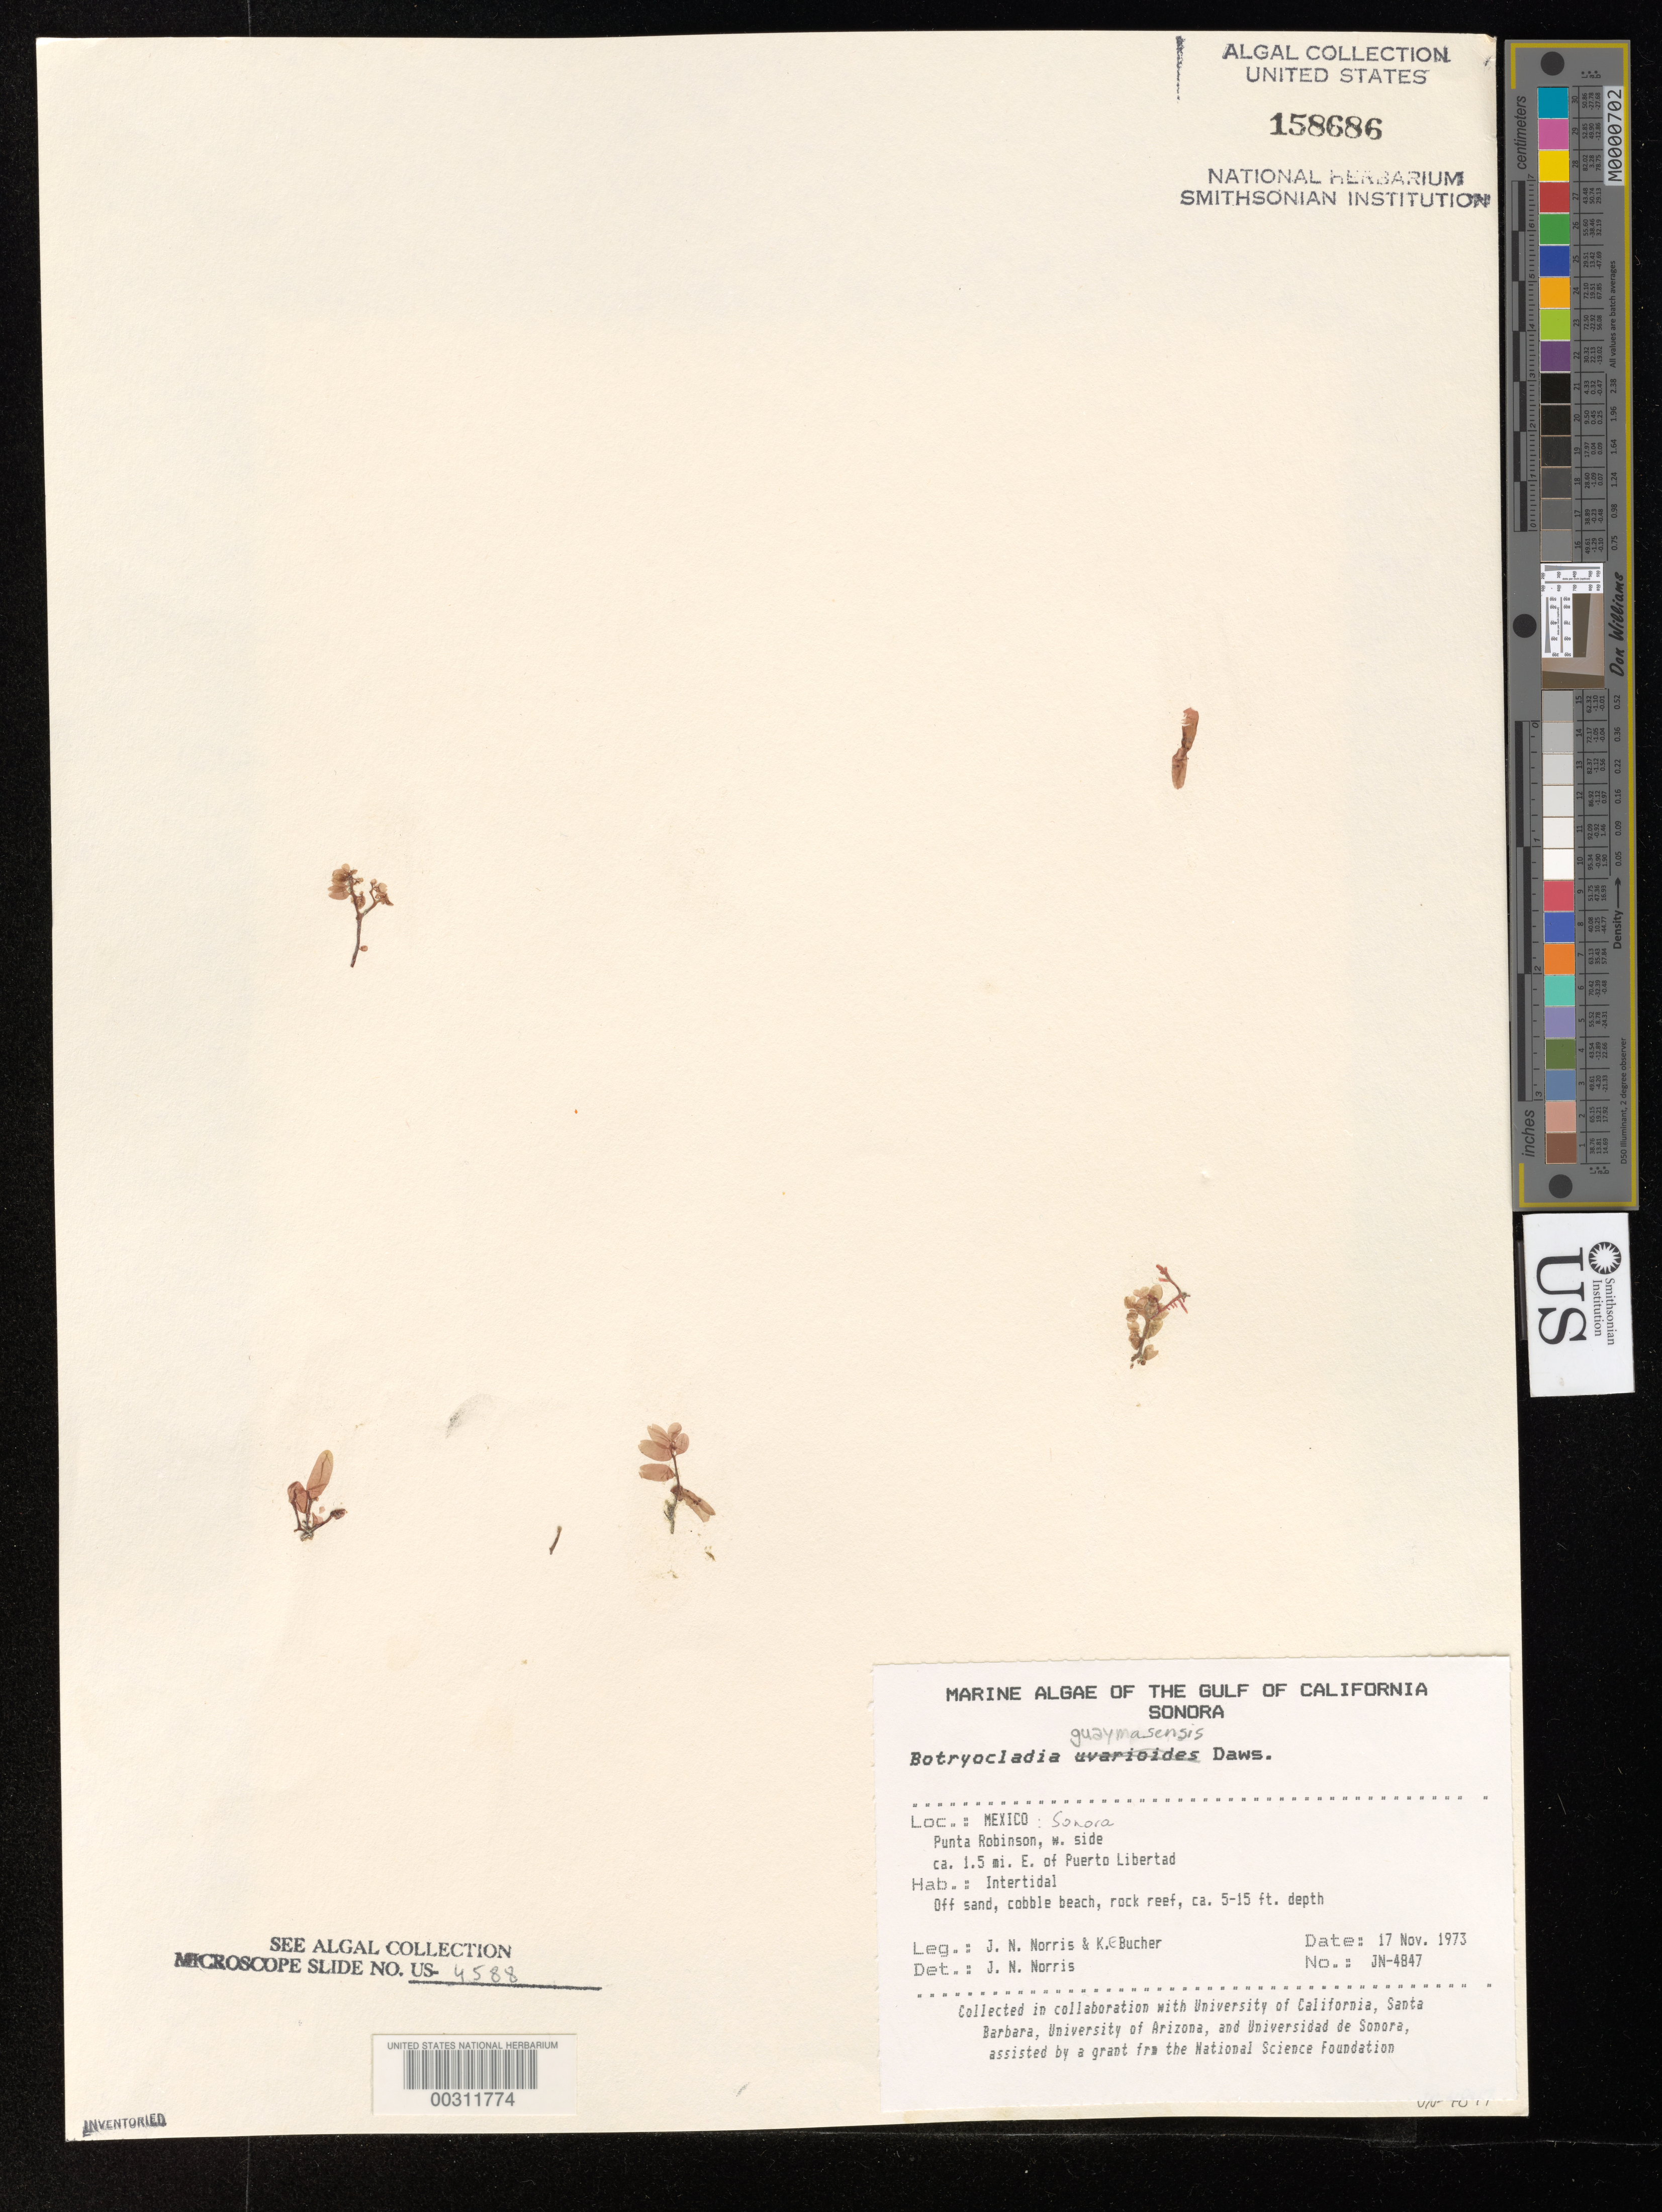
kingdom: Plantae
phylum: Rhodophyta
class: Florideophyceae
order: Rhodymeniales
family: Rhodymeniaceae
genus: Botryocladia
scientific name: Botryocladia guaymasensis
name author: E.Y. Dawson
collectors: J. N. Norris & K. E. Bucher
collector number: JN-4847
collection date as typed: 17 Nov 1973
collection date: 1973-11-17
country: Mexico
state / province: Sonora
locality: Punta Robinson ca. 1.5 miles east of Puerto Libertad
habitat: Off sand, cobble beach, rock reef, ca. 5-15 ft. depth.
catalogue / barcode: US 158686